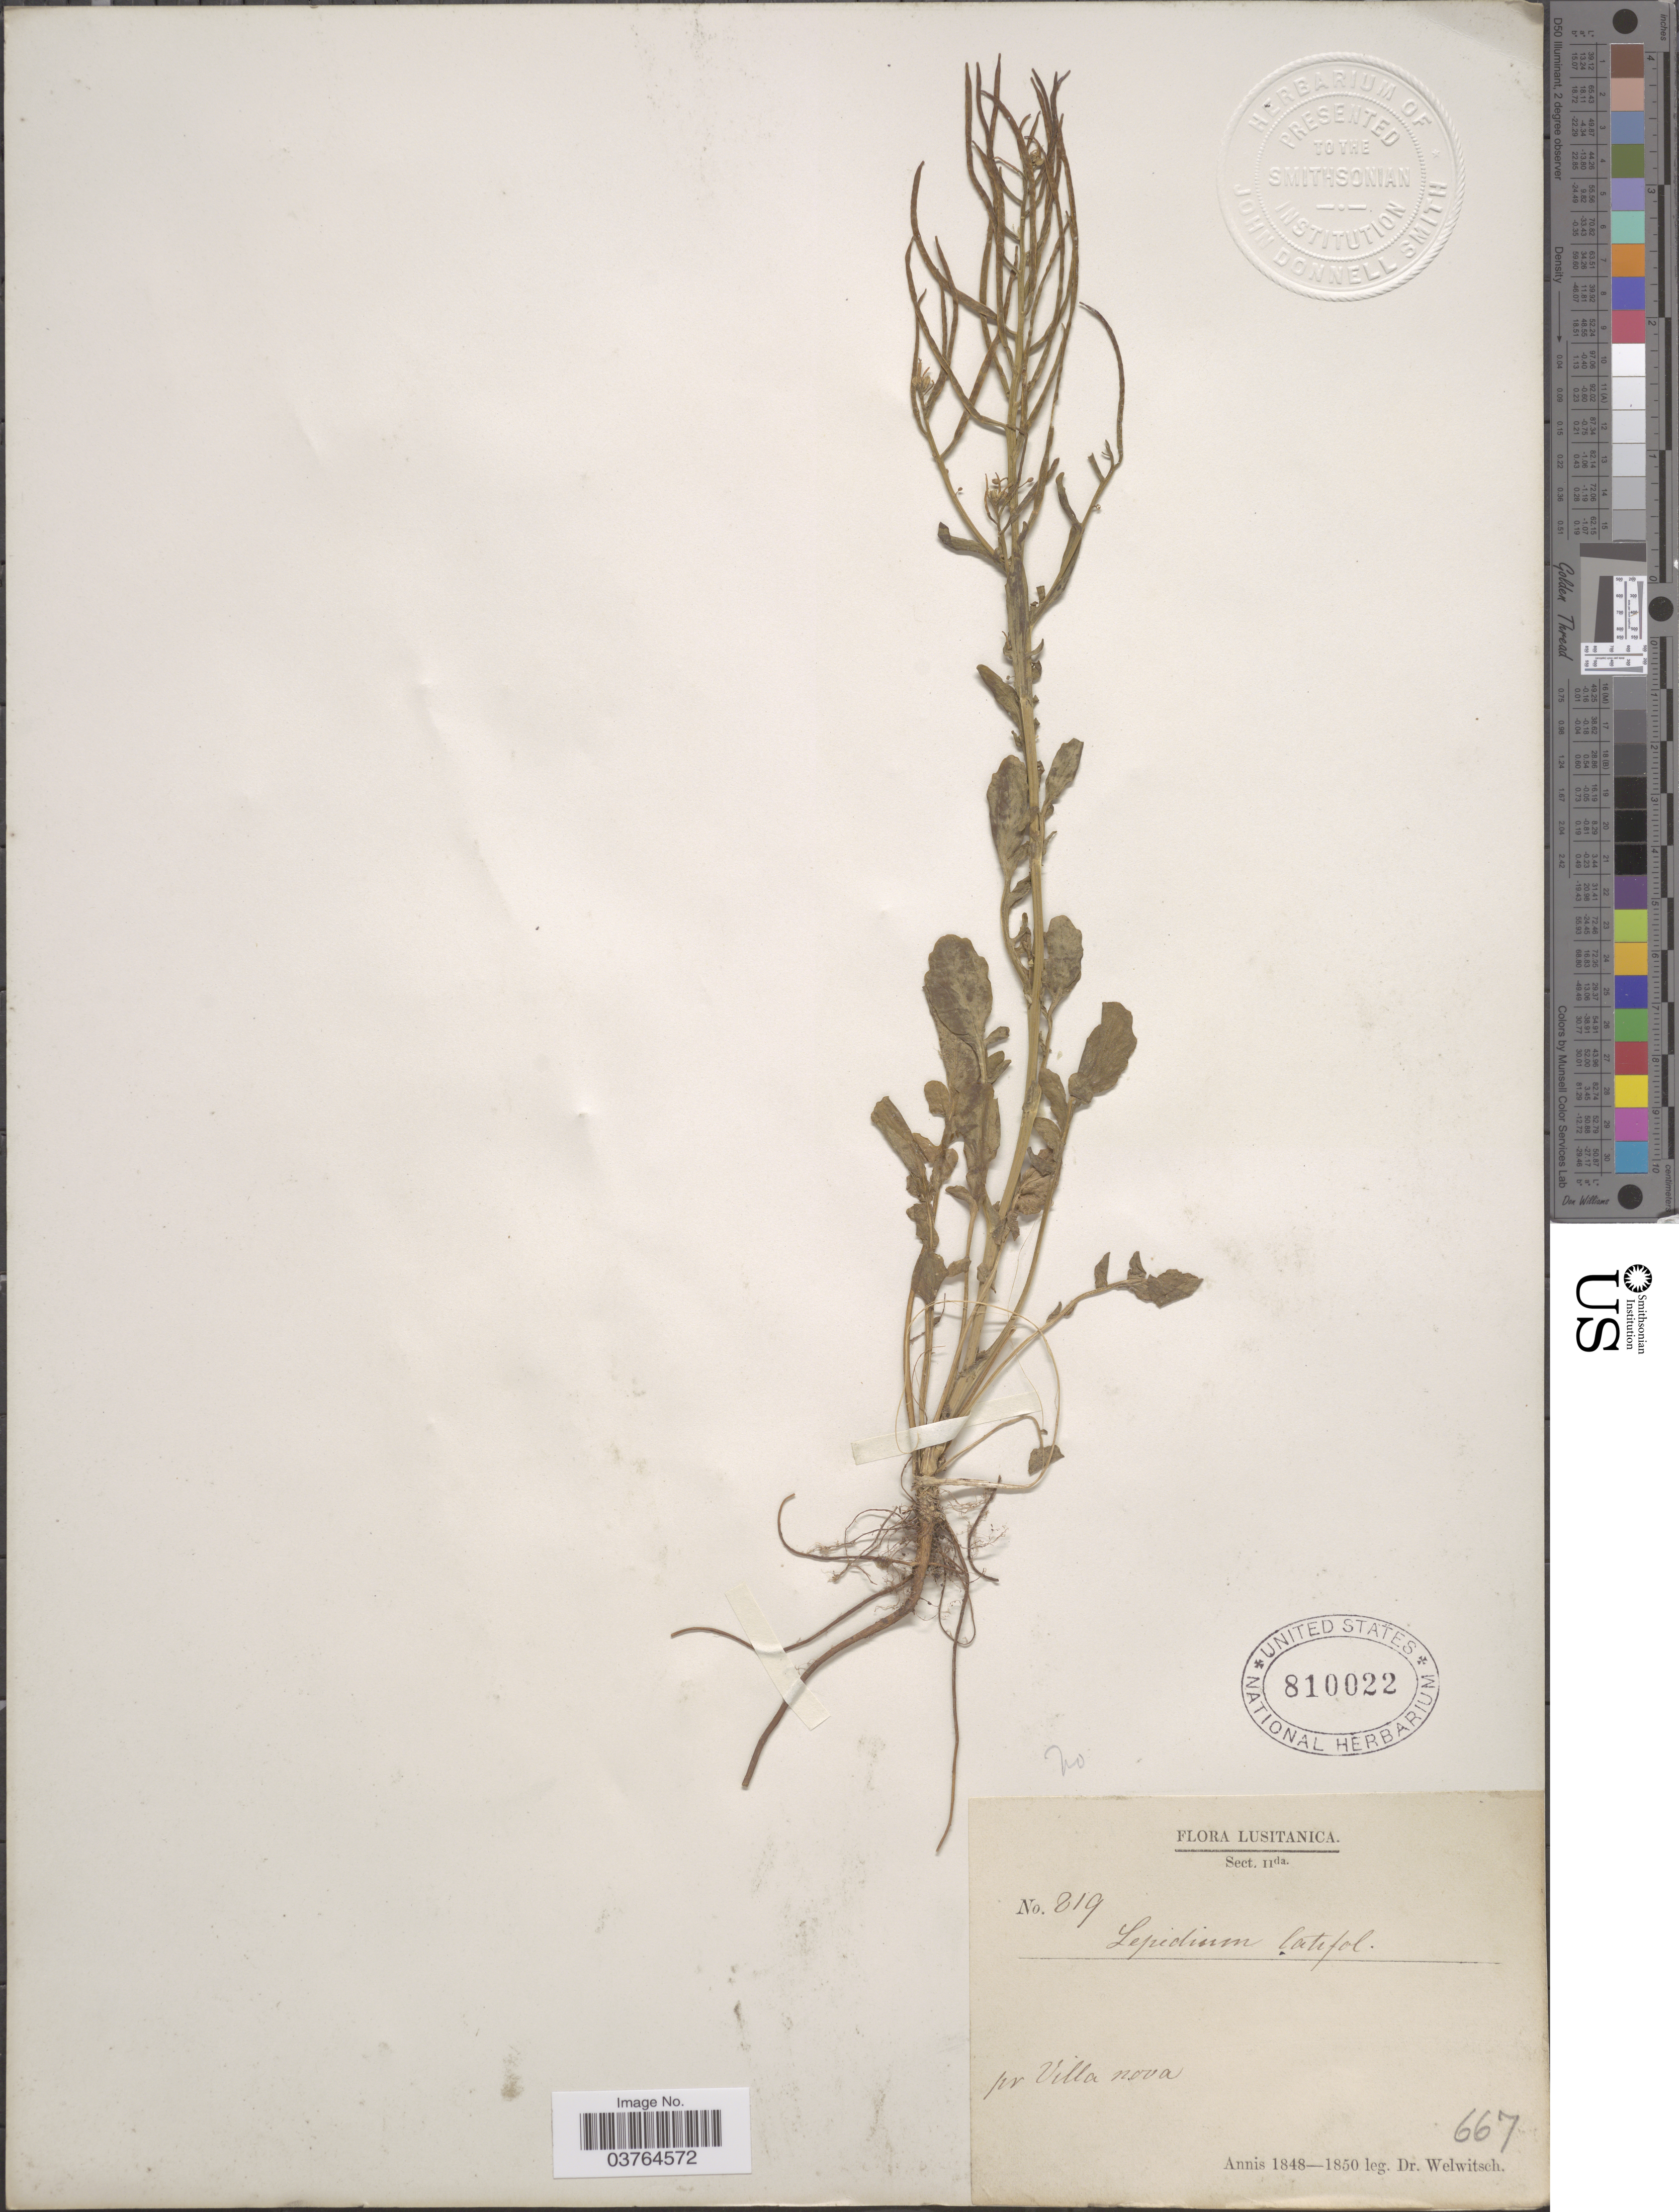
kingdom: Plantae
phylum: Tracheophyta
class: Magnoliopsida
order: Brassicales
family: Brassicaceae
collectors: -. Welwitsch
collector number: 819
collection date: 1848/1850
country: Portugal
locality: Lusitanica. Pr Villa nova.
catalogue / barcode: US 810022